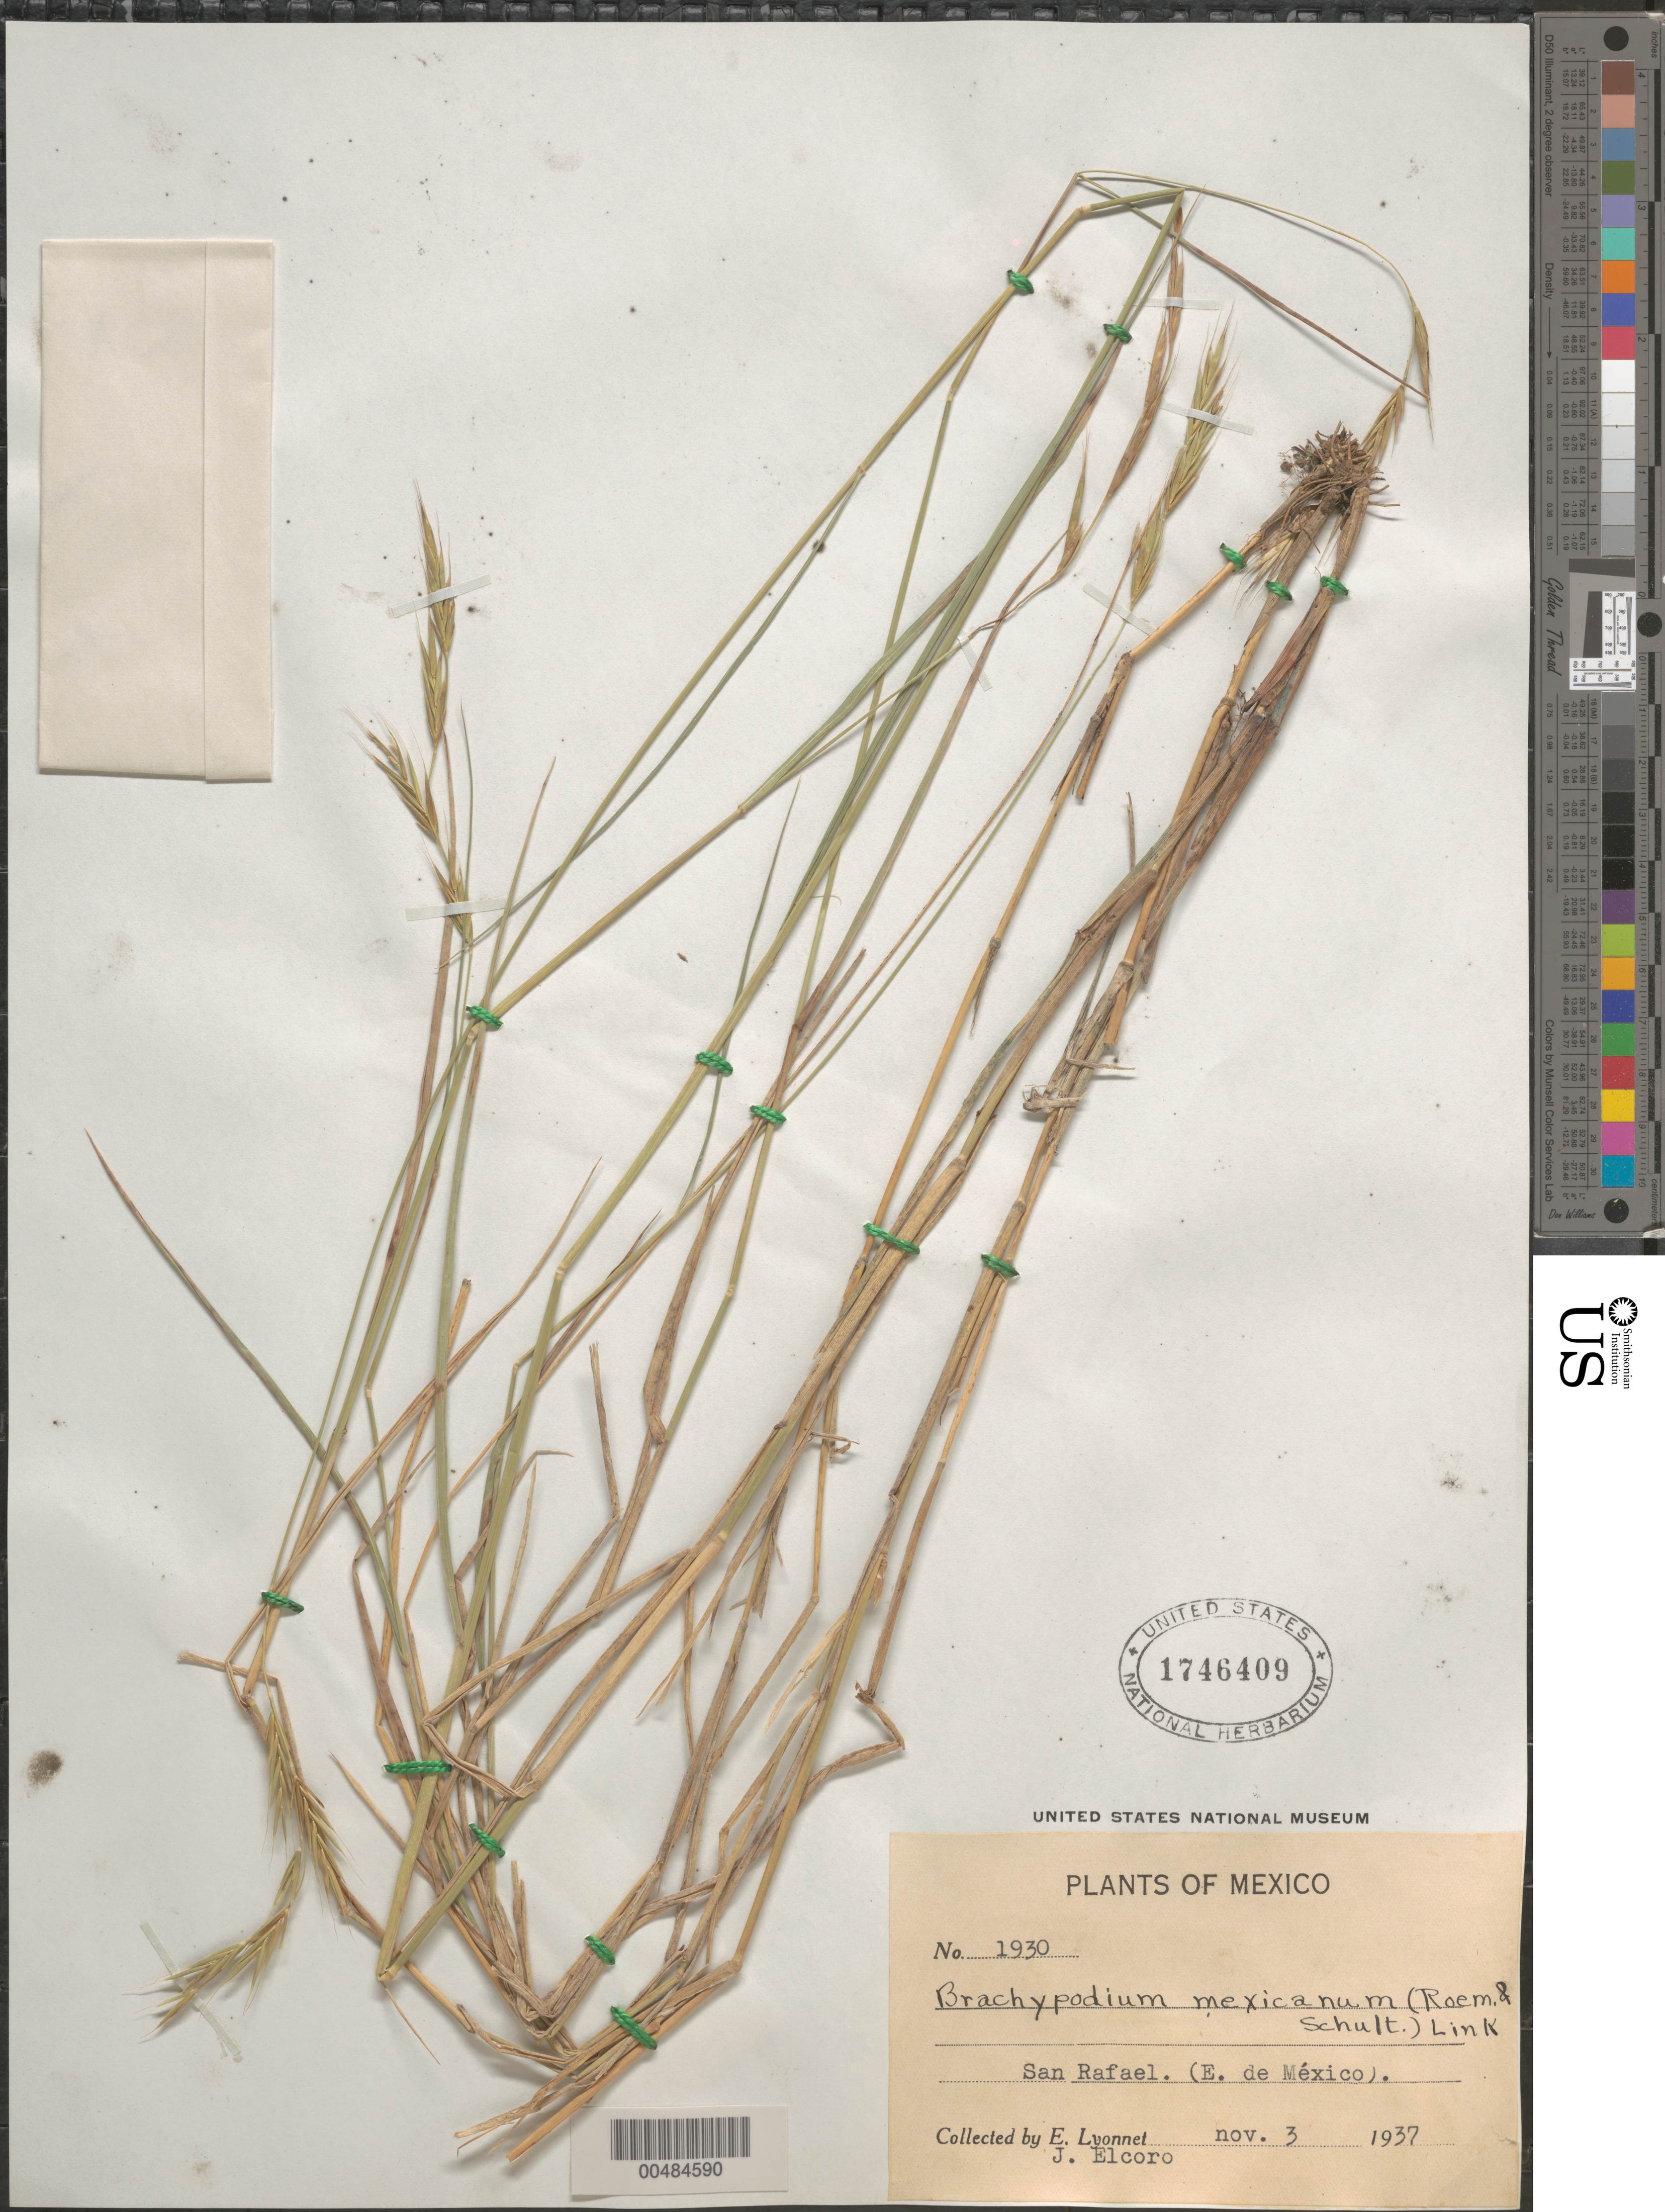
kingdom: Plantae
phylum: Tracheophyta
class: Liliopsida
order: Poales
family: Poaceae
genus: Brachypodium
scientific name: Brachypodium mexicanum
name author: (Roem. & Schult.) Link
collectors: Bro. E. Lyonnet & J. Elcoro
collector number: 1930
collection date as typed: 3 Nov 1937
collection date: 1937-11-03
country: Mexico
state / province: México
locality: San Rafael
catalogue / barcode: US 1746409